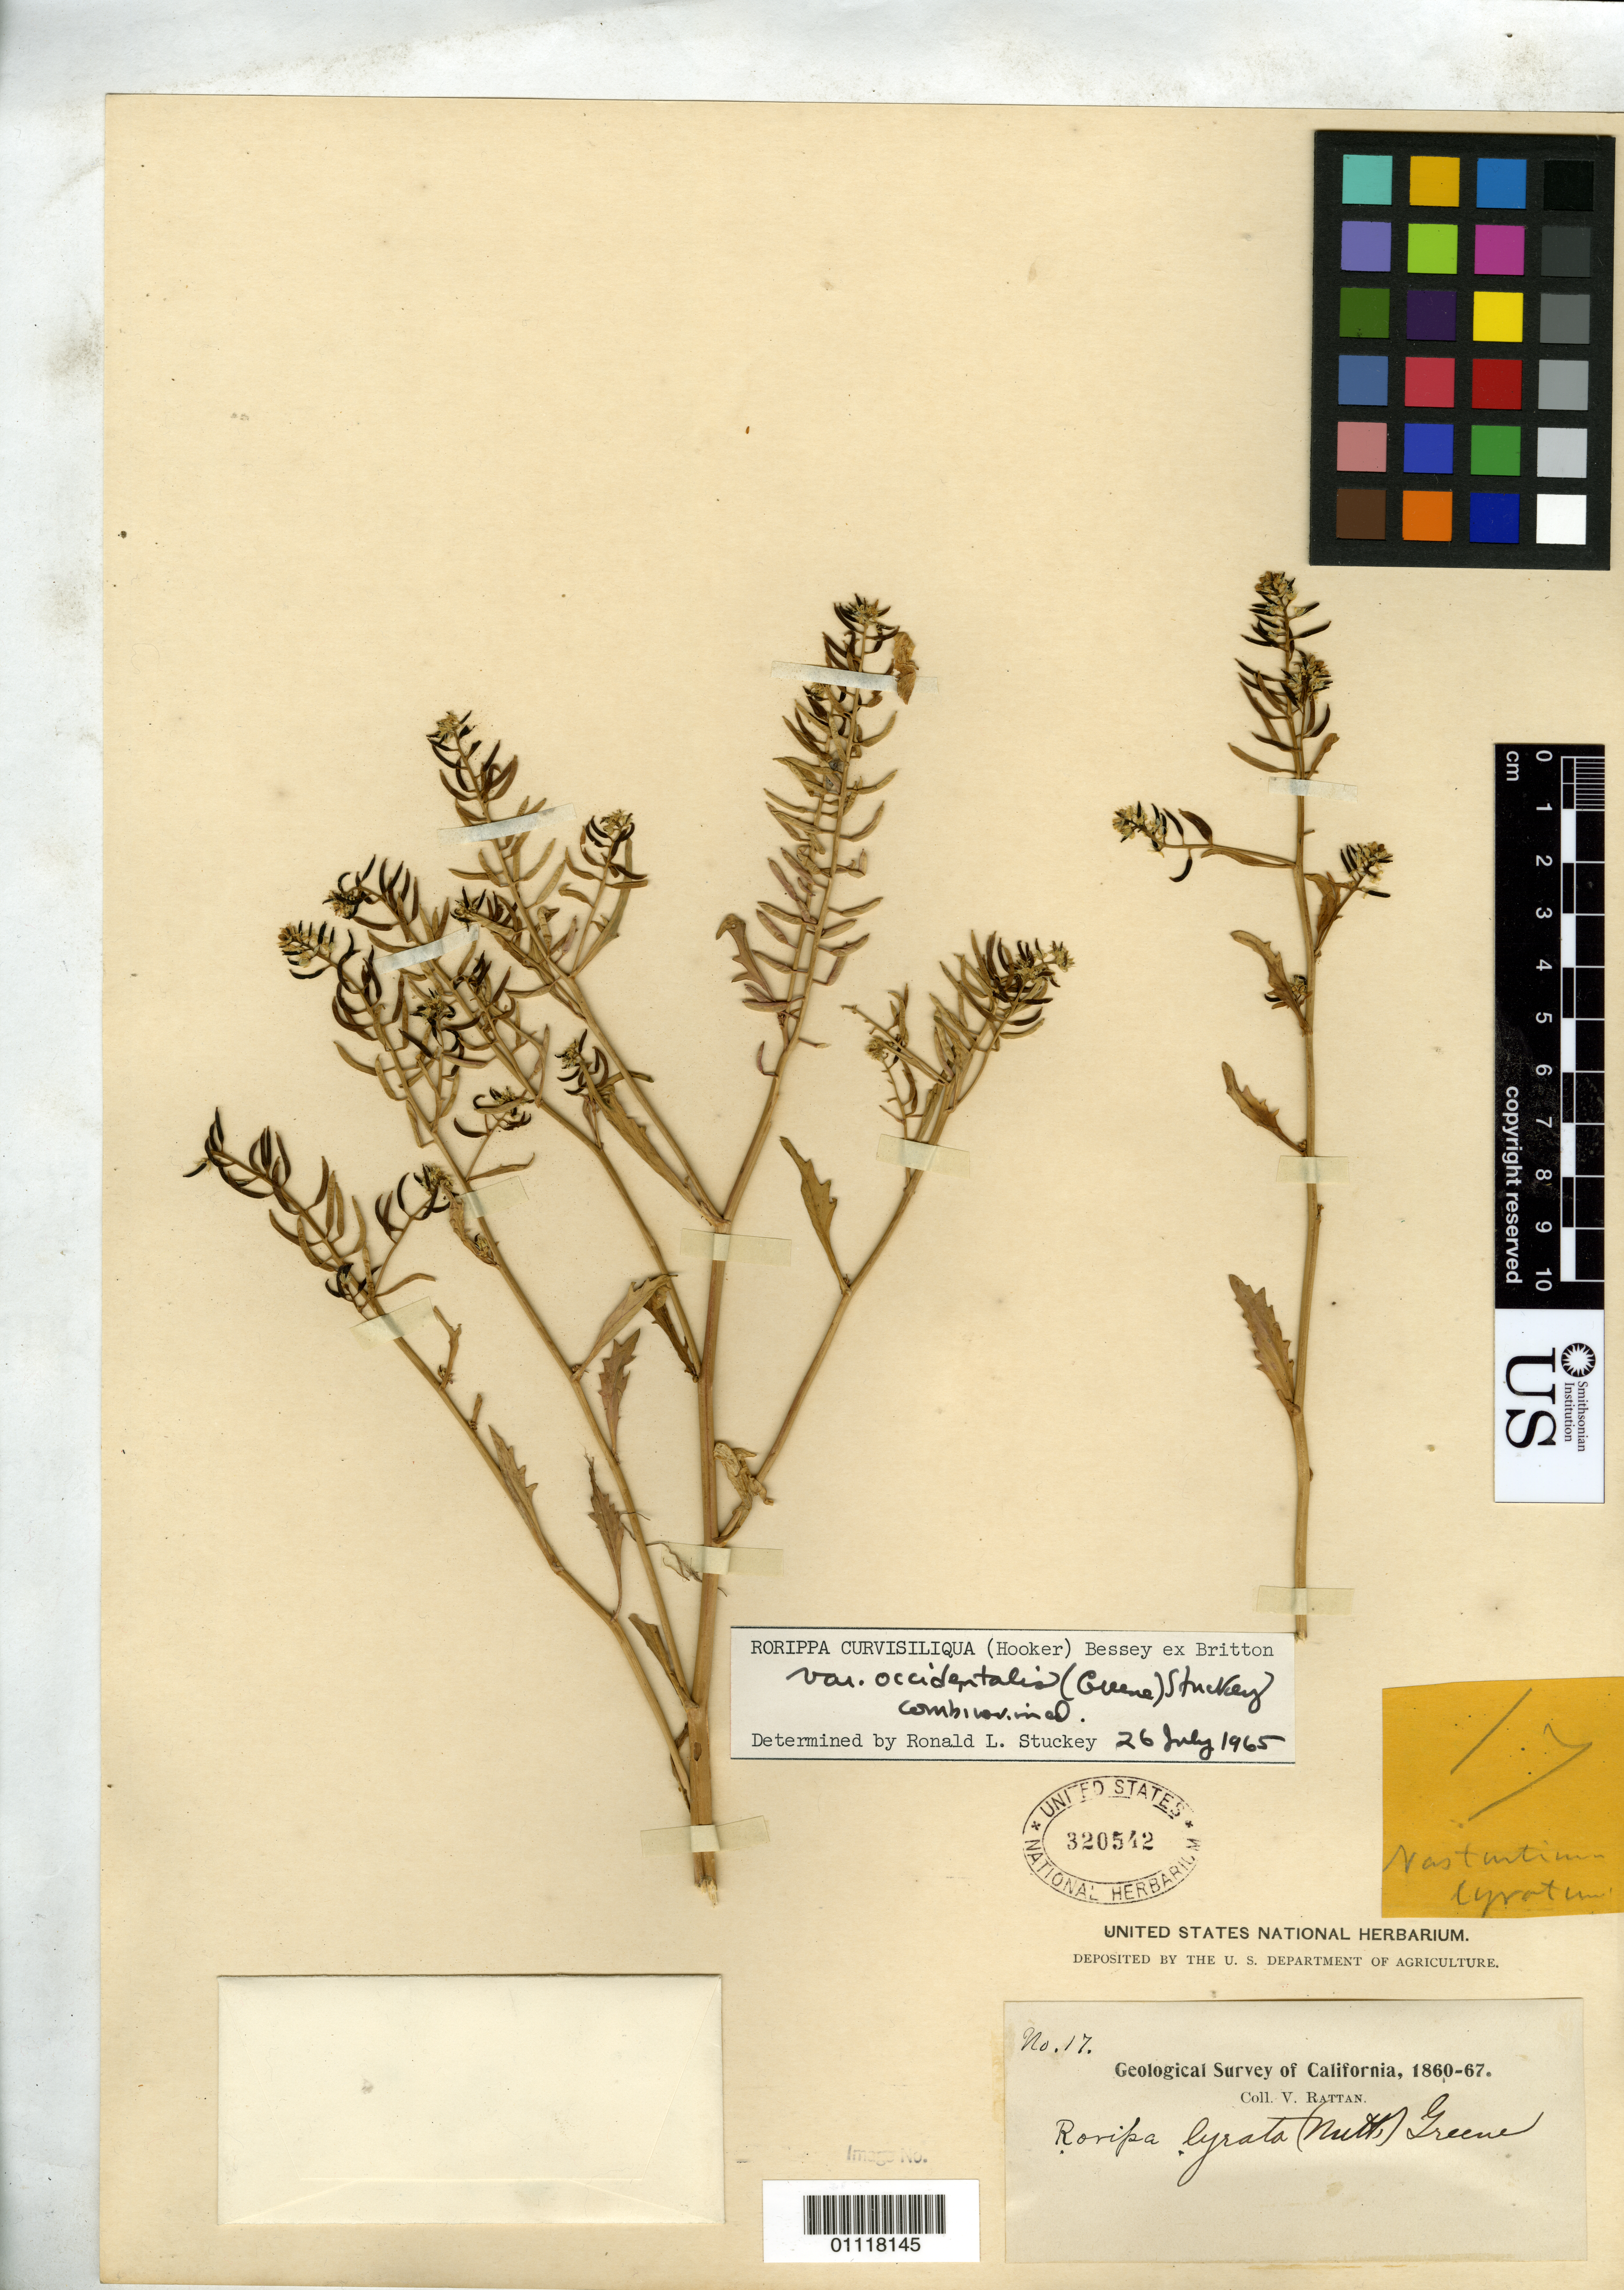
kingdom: Plantae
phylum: Tracheophyta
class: Magnoliopsida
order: Brassicales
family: Brassicaceae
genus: Rorippa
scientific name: Rorippa curvisiliqua var. occidentalis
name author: (Greene) Stuckey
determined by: Stuckey, R. L.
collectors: V. Rattan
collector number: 17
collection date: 1860/1867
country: United States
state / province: California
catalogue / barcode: US 320542